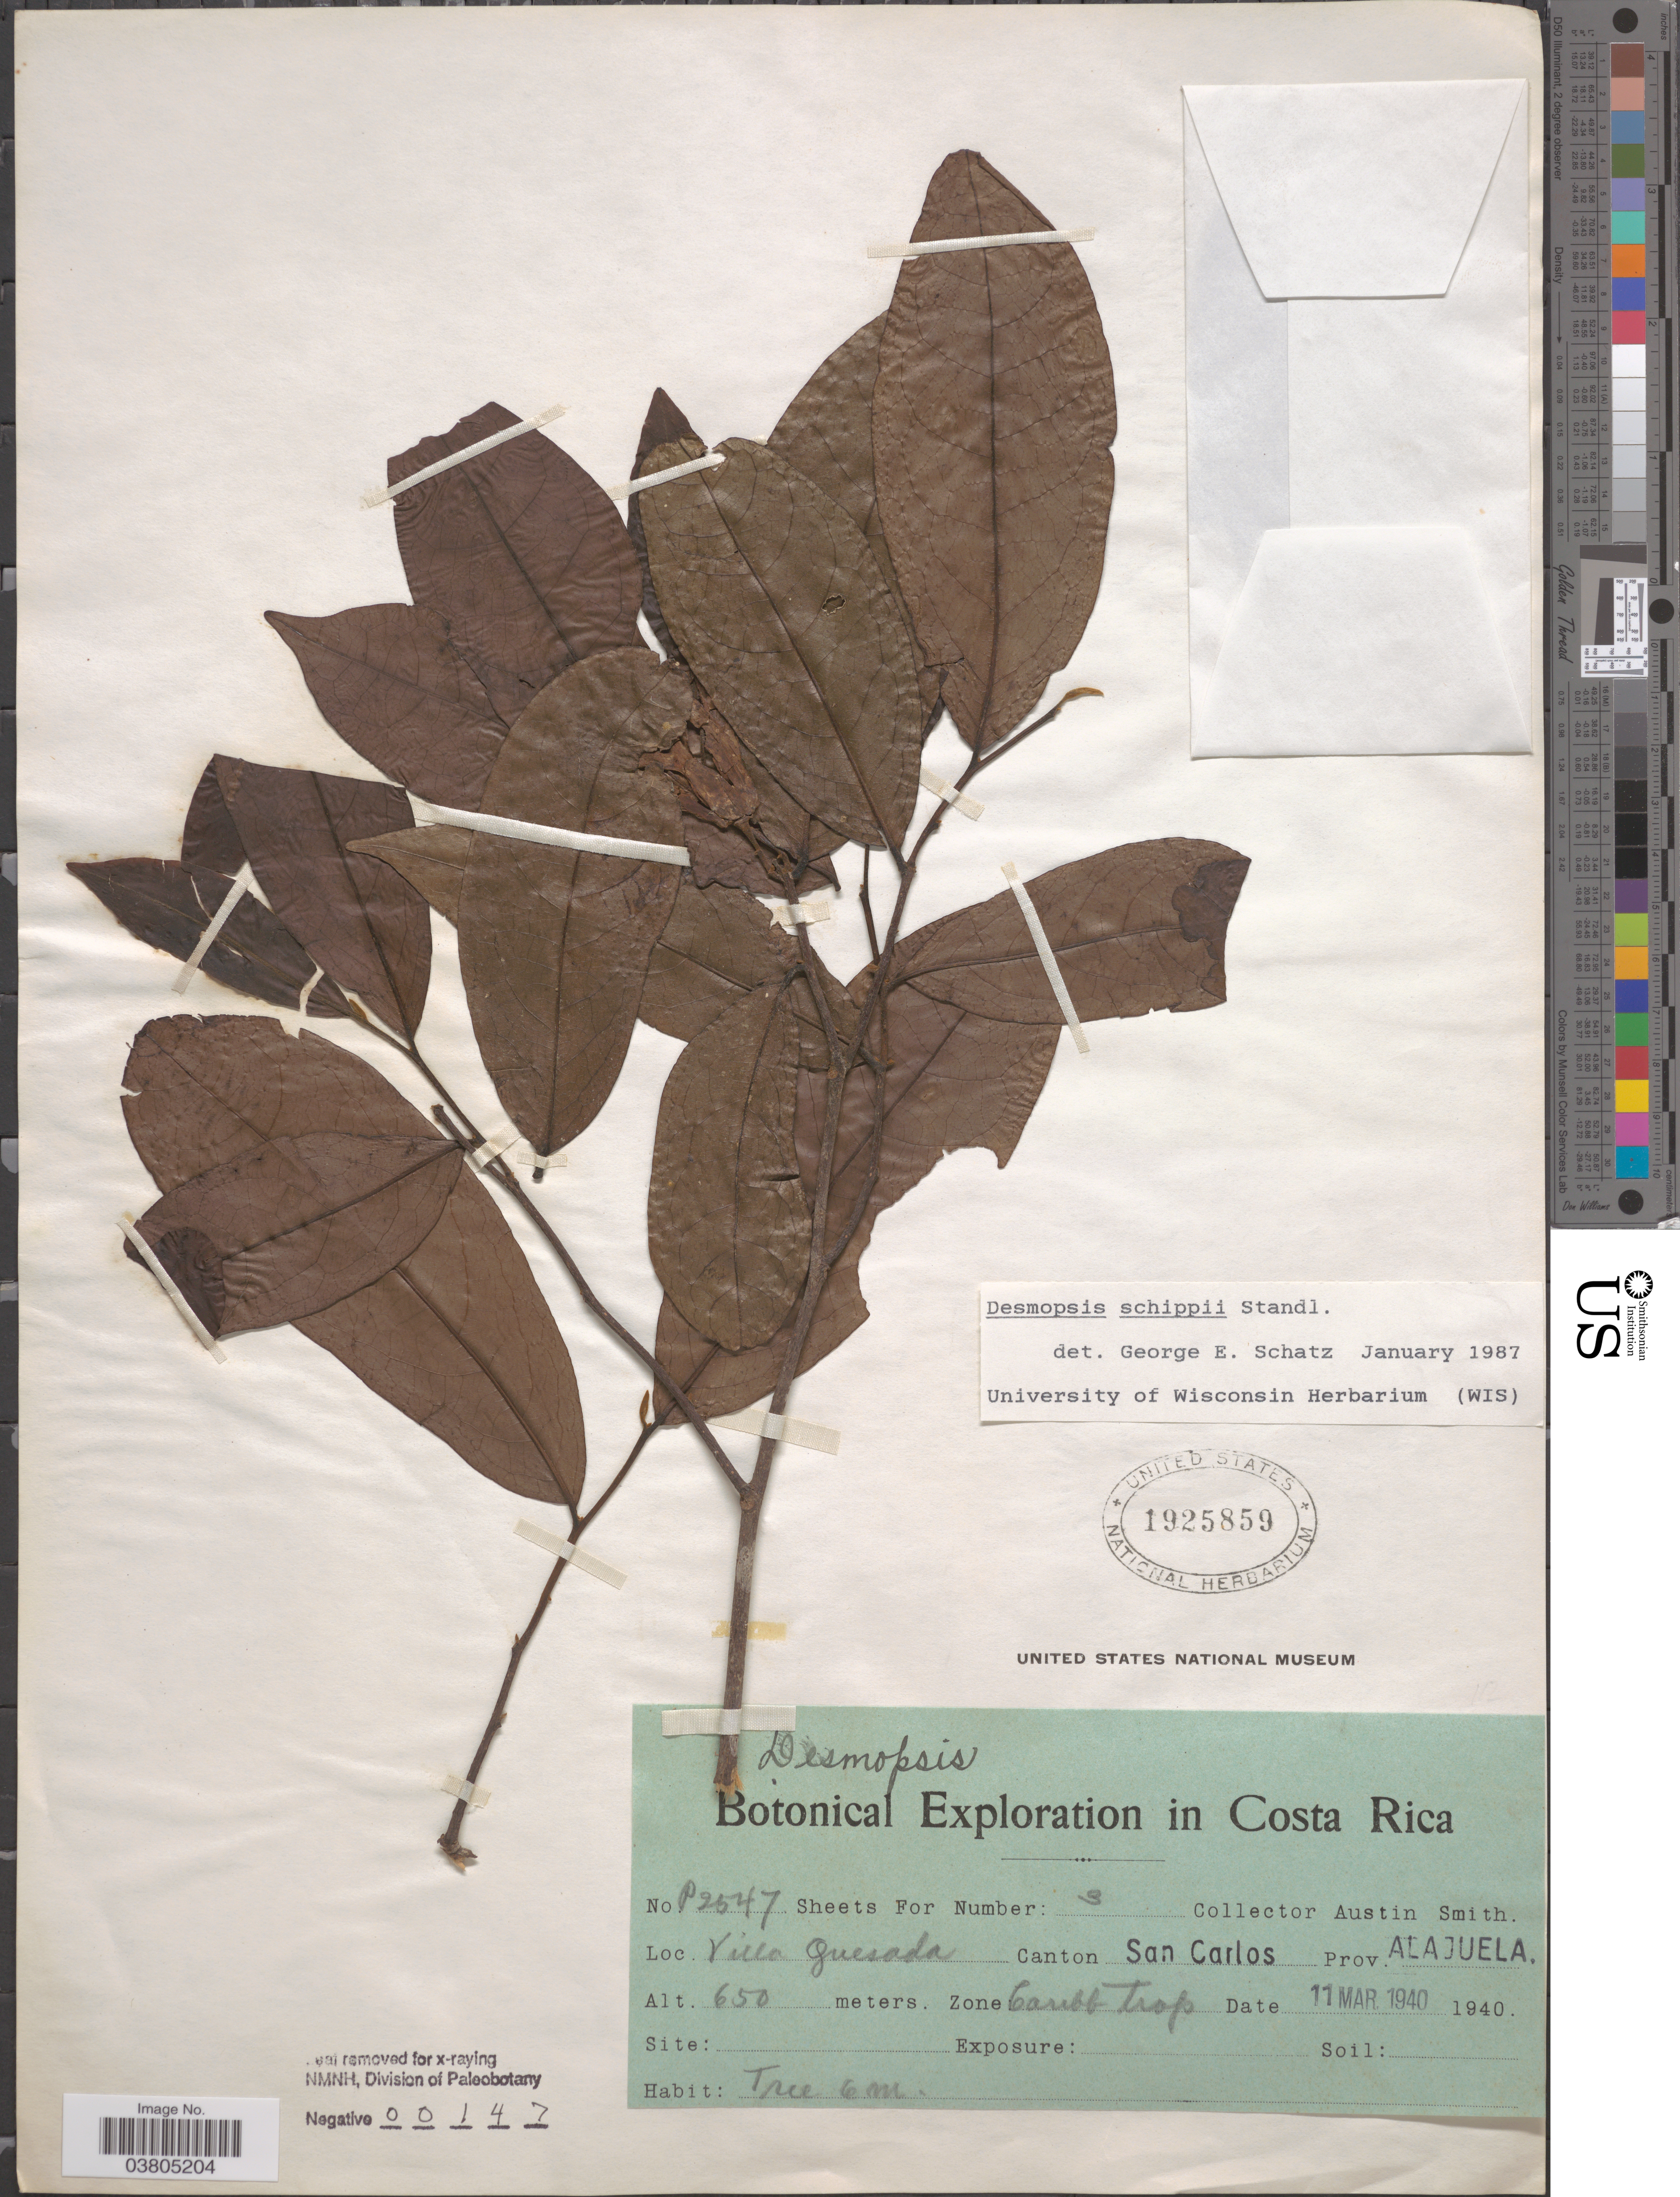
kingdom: Plantae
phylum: Tracheophyta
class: Magnoliopsida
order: Magnoliales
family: Annonaceae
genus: Desmopsis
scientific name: Desmopsis schippii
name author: Standl.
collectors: Aust P. Smith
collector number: P2547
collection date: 1940-03-11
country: Costa Rica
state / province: Alajuela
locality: Villa Guesada. Canton San Carlos.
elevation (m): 650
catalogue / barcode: US 1925859